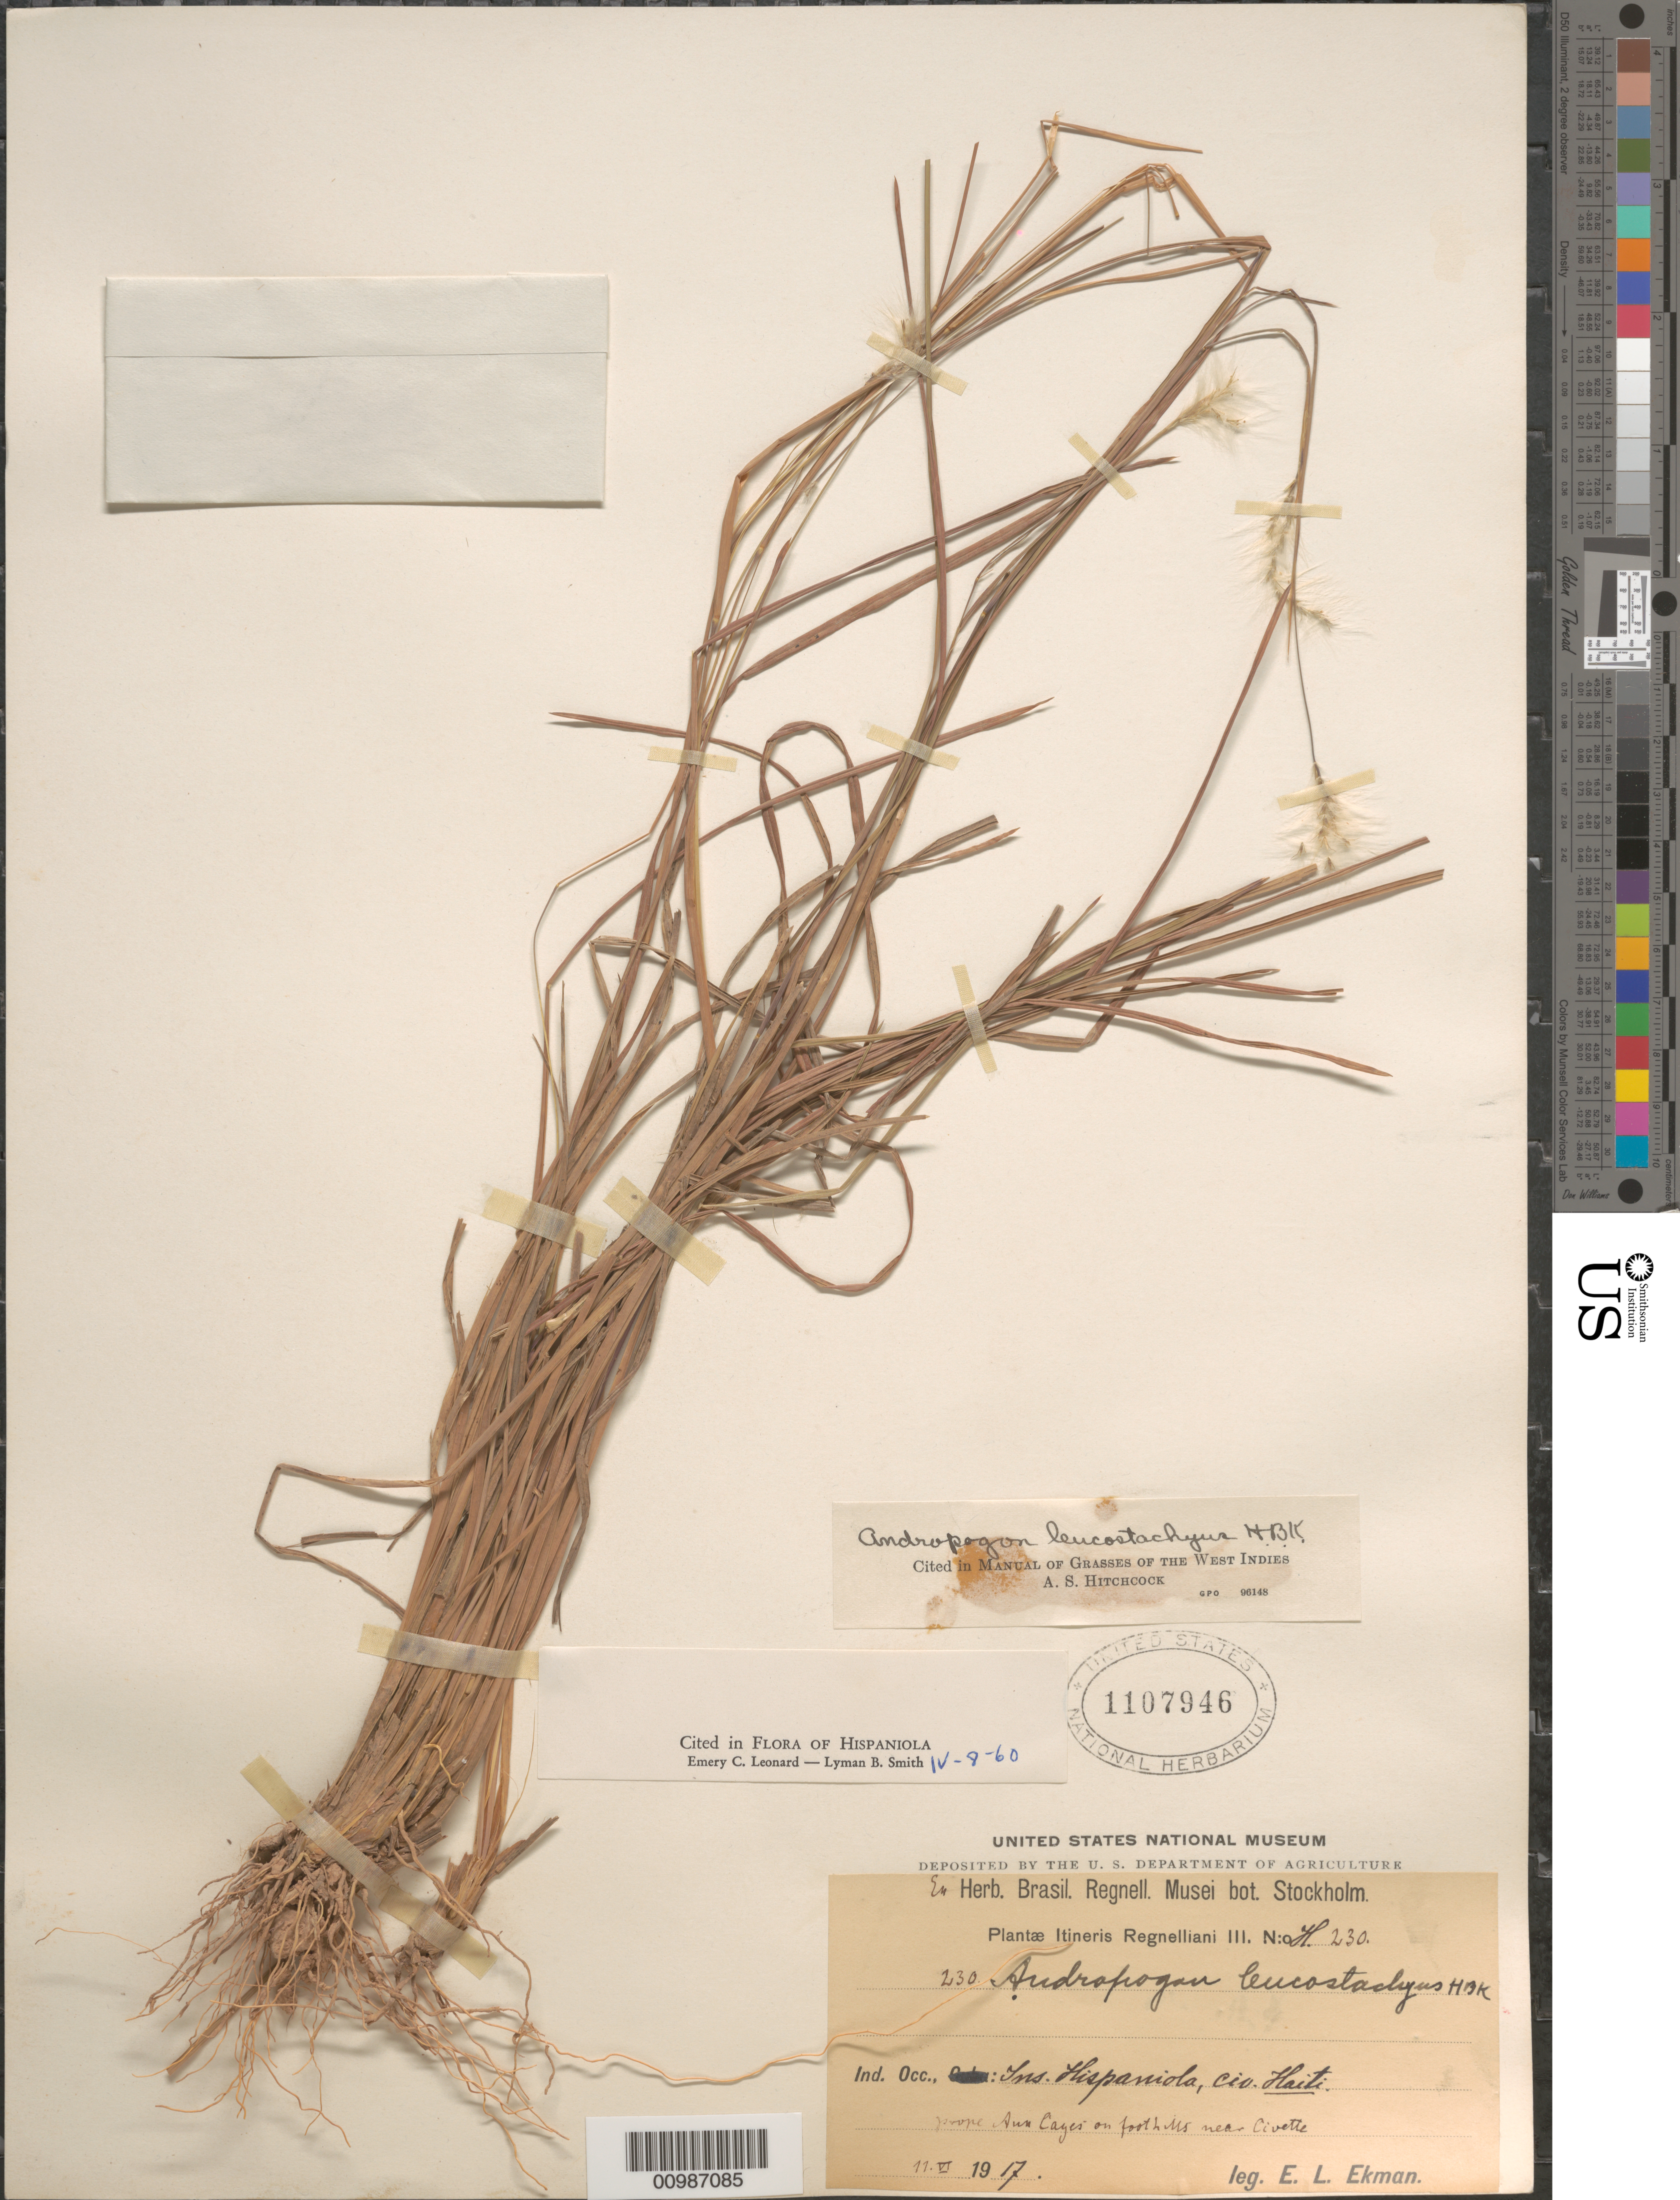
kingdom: Plantae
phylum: Tracheophyta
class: Liliopsida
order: Poales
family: Poaceae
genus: Andropogon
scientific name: Andropogon leucostachyus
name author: Kunth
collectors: E. L. Ekman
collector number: H 230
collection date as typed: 11 Jun 1917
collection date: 1917-06-11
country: Haiti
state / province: Sud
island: Hispaniola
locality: Civette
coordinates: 0 N, 0 E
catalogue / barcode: US 1107946